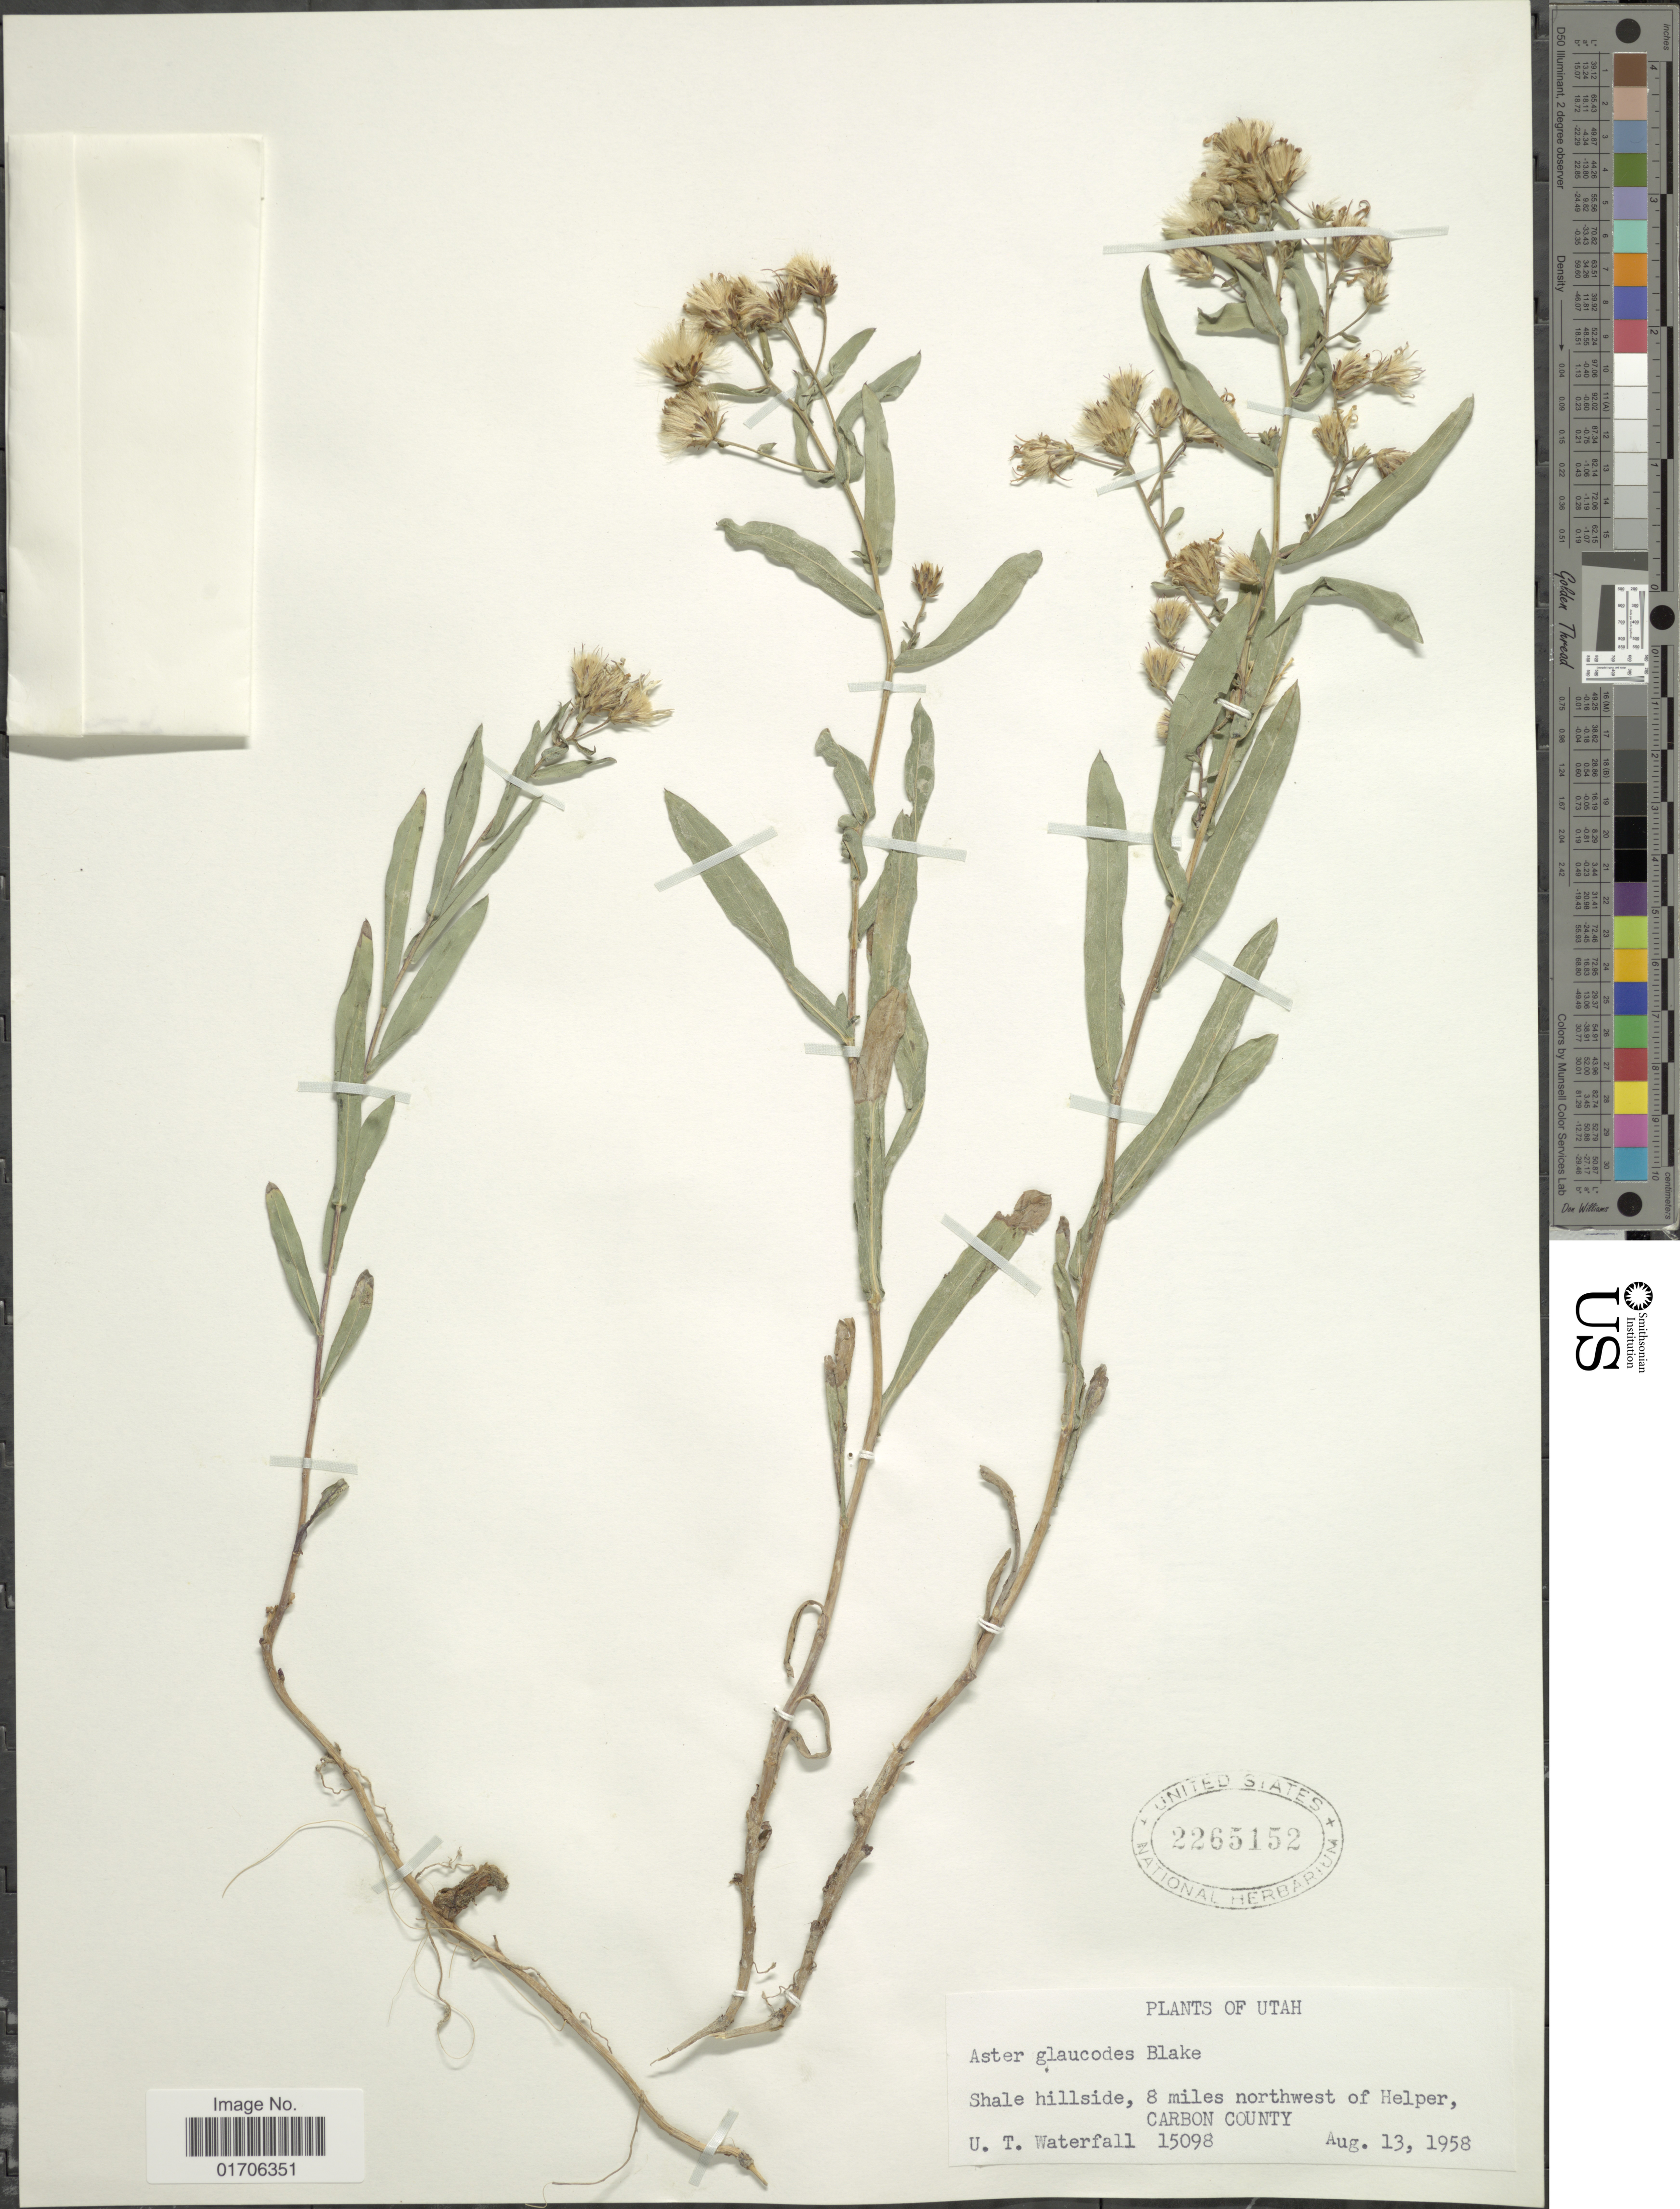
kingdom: Plantae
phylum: Tracheophyta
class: Magnoliopsida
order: Asterales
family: Asteraceae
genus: Eurybia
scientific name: Eurybia glauca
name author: (Nutt.) G.L. Nesom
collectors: U. T. Waterfall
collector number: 15098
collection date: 1958-08-13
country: United States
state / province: Utah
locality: Utah. Shale hillside, 8 miles northwest of Helper, Carbon County.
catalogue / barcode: US 2265152